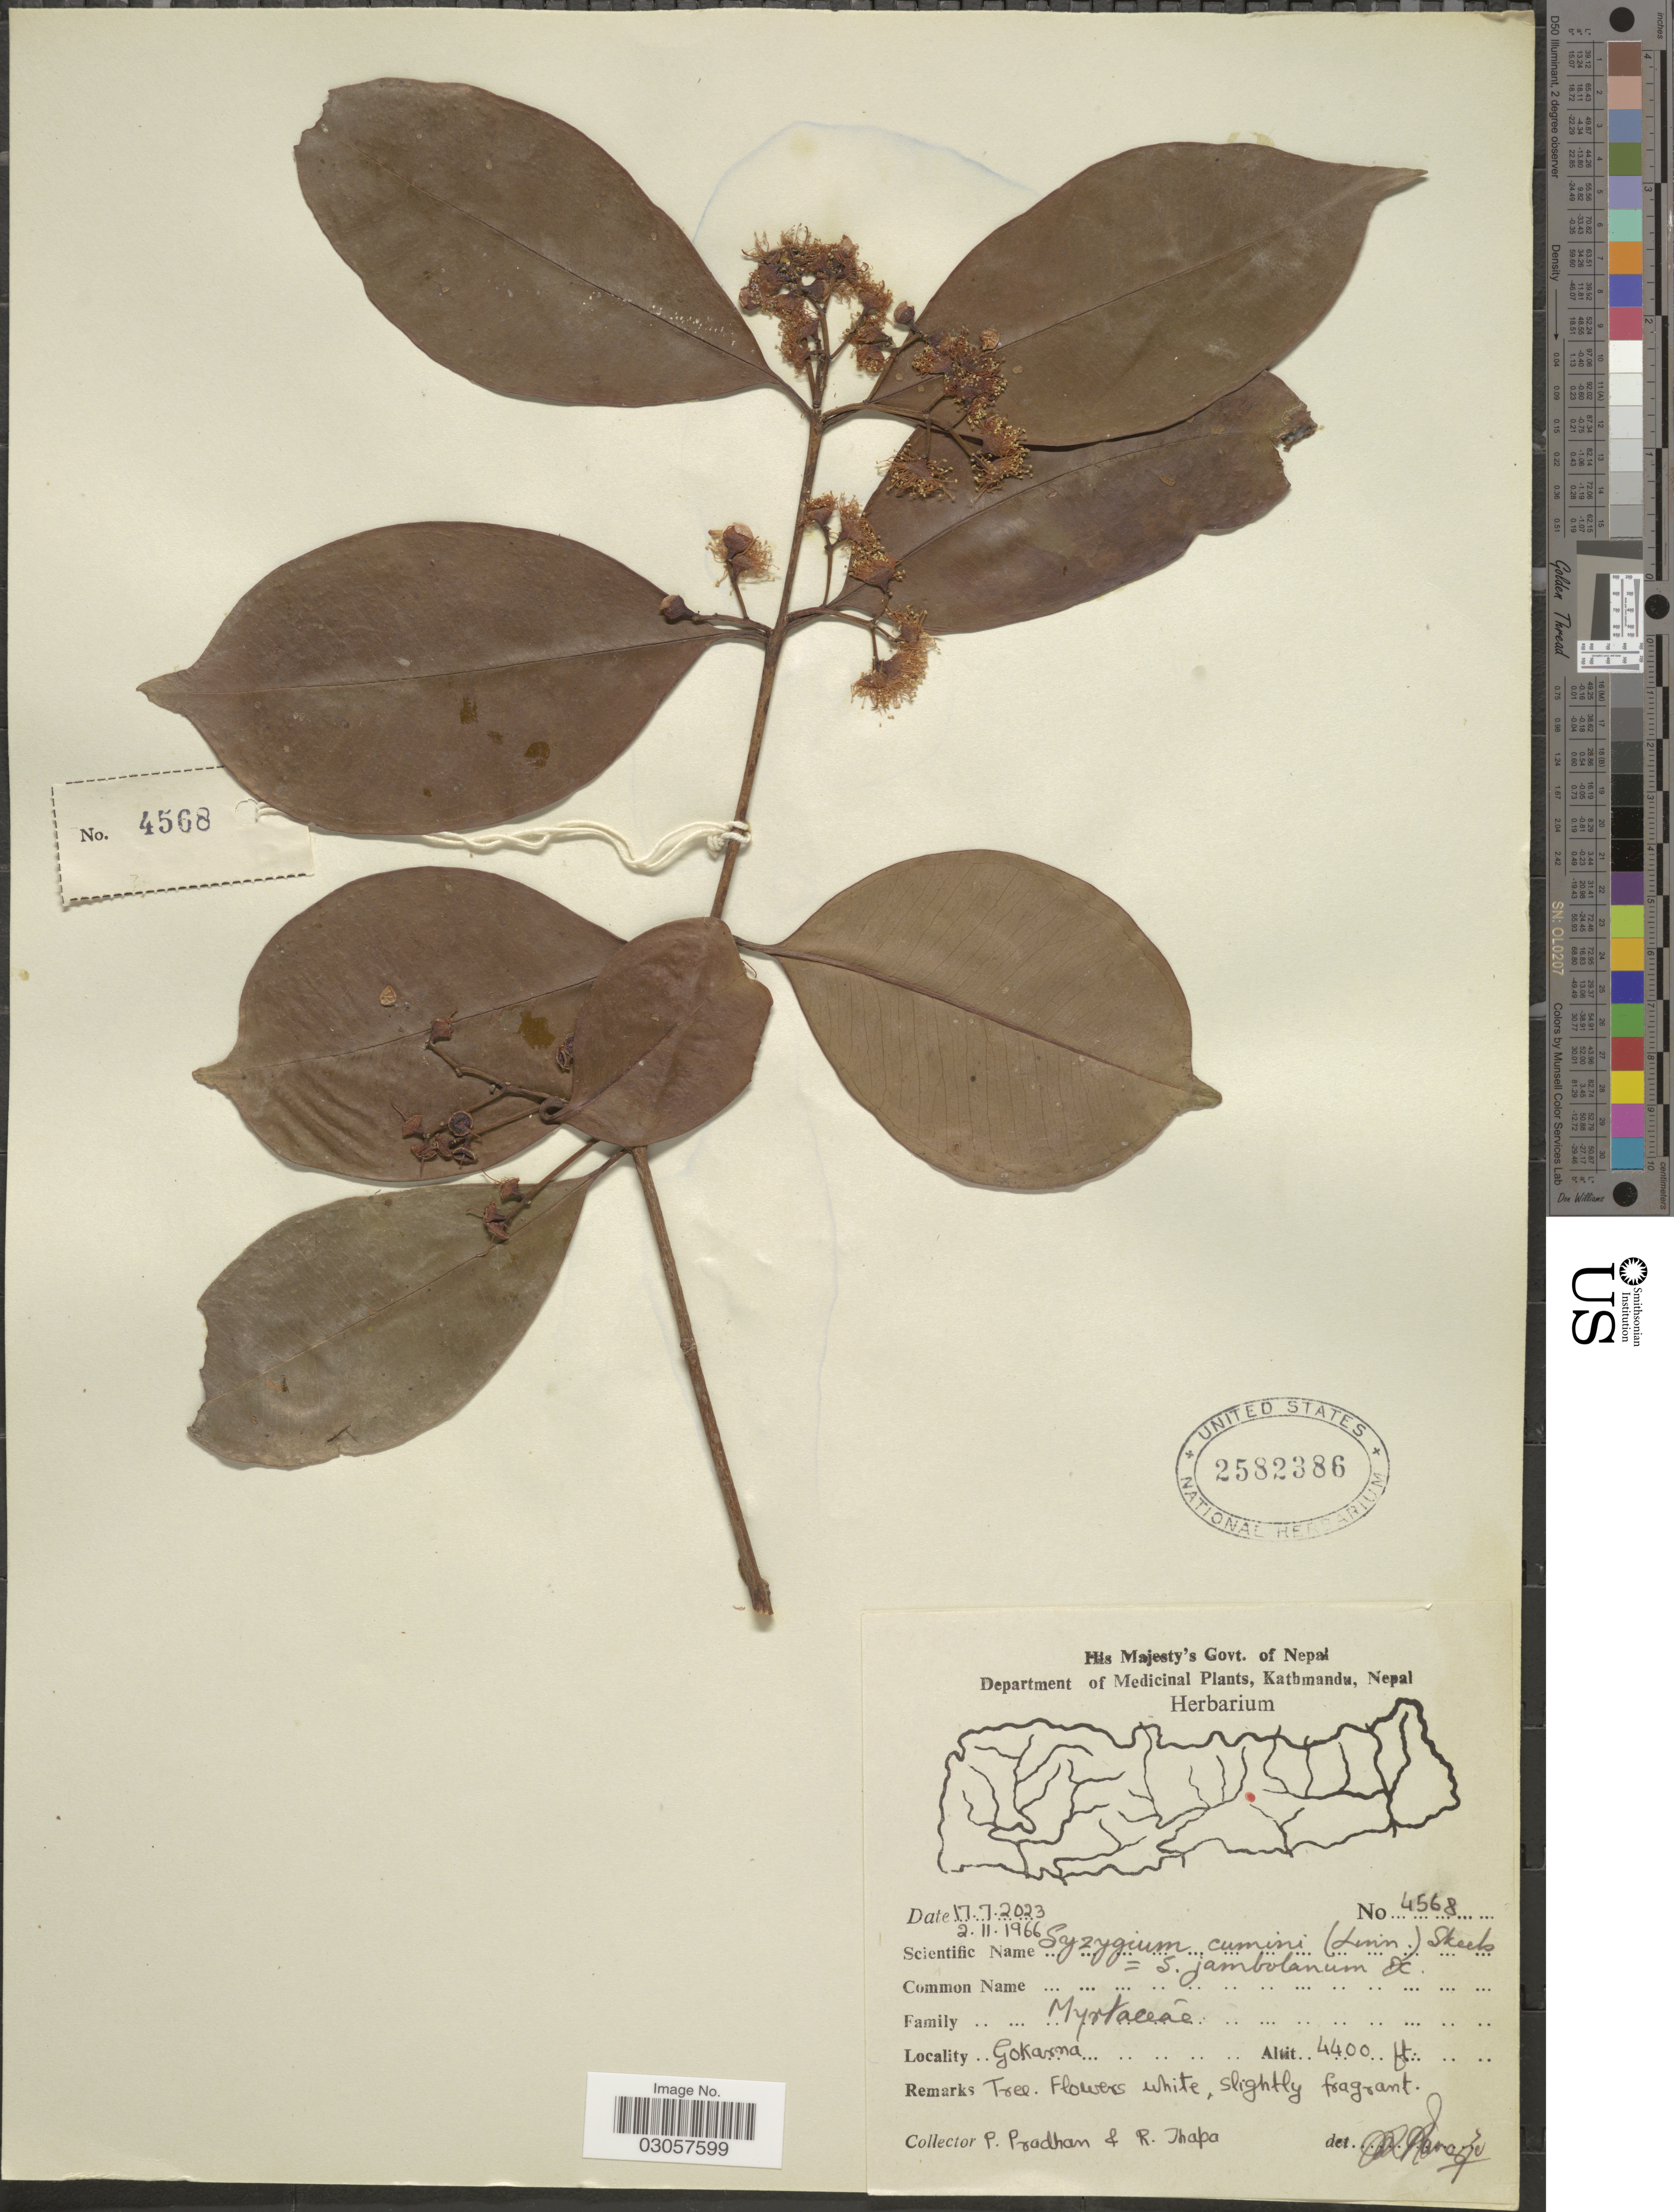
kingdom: Plantae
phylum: Tracheophyta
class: Magnoliopsida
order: Myrtales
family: Myrtaceae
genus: Syzygium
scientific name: Syzygium cumini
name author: (L.) Skeels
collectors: P. Pradhan & R. Thapa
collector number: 4568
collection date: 1966-11-02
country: Nepal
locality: Gokarna.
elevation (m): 1341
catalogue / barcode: US 2582386